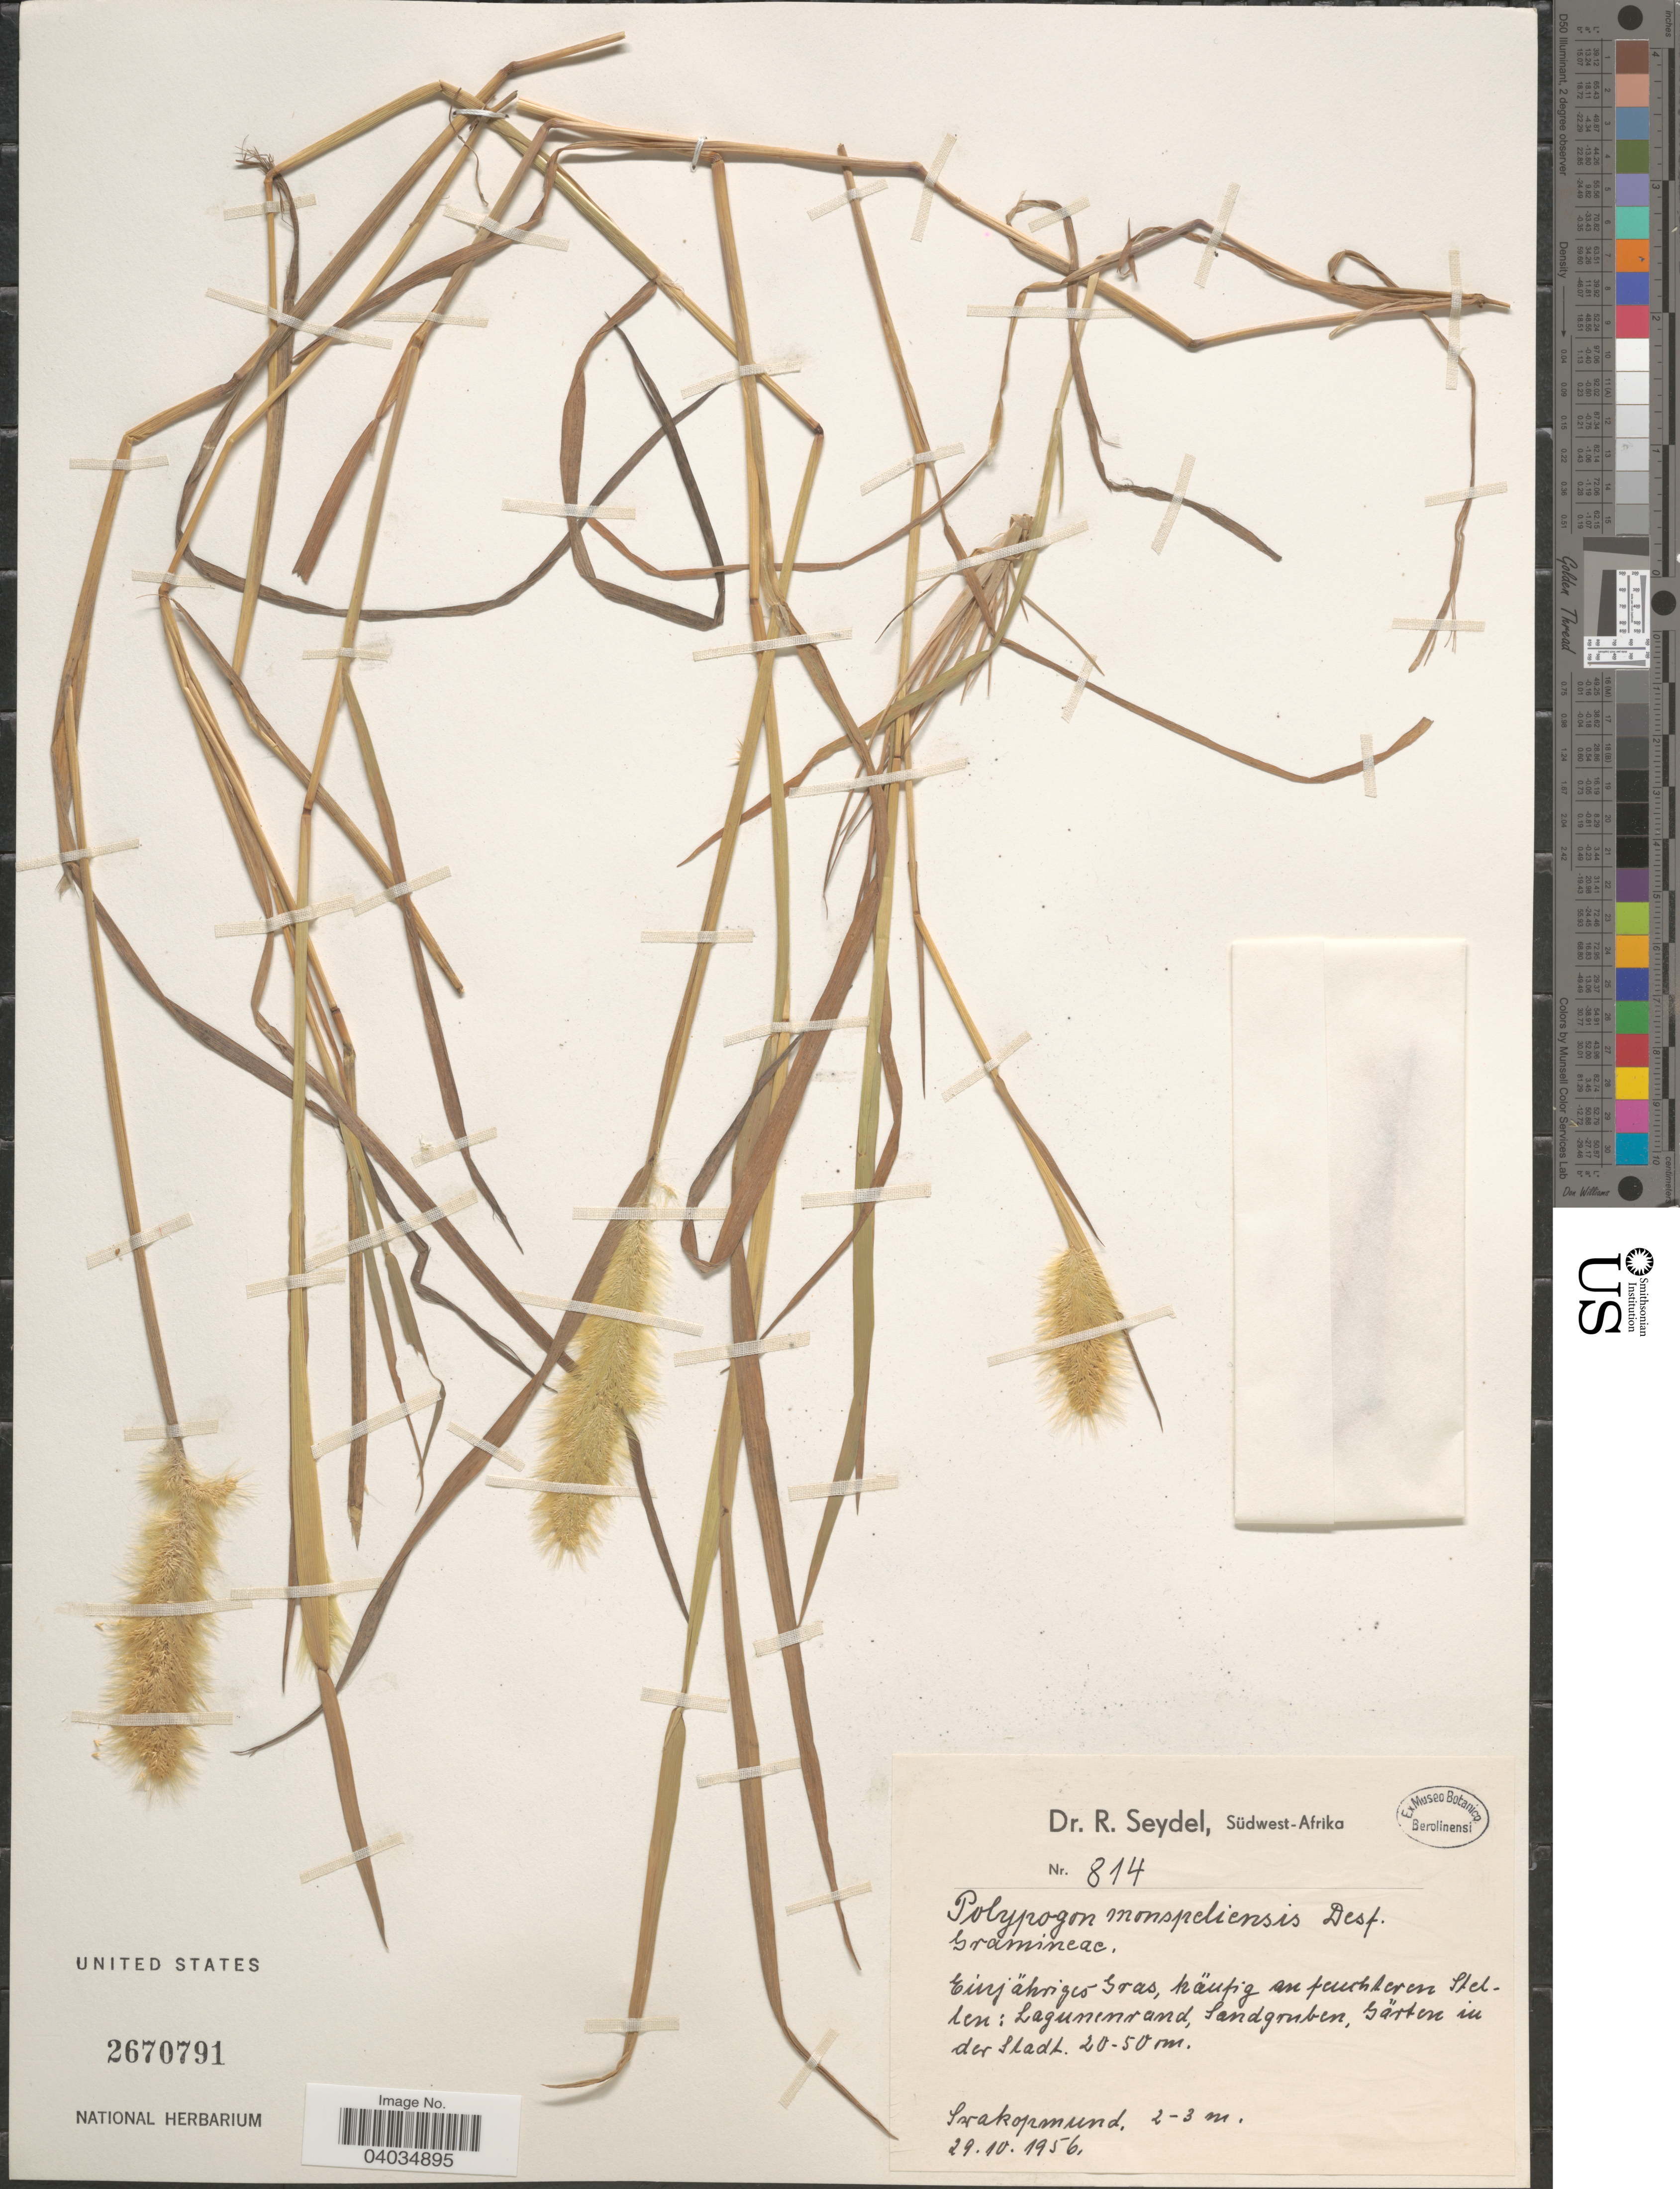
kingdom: Plantae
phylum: Tracheophyta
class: Liliopsida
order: Poales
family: Poaceae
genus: Polypogon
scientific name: Polypogon monspeliensis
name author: (L.) Desf.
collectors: R. Seydel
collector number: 814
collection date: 1956-10-29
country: Namibia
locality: Südwest-Afrika. Lagunenrand, Sandgruben, Gärten in der Stadt. Swakopmund.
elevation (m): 2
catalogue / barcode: US 2670791